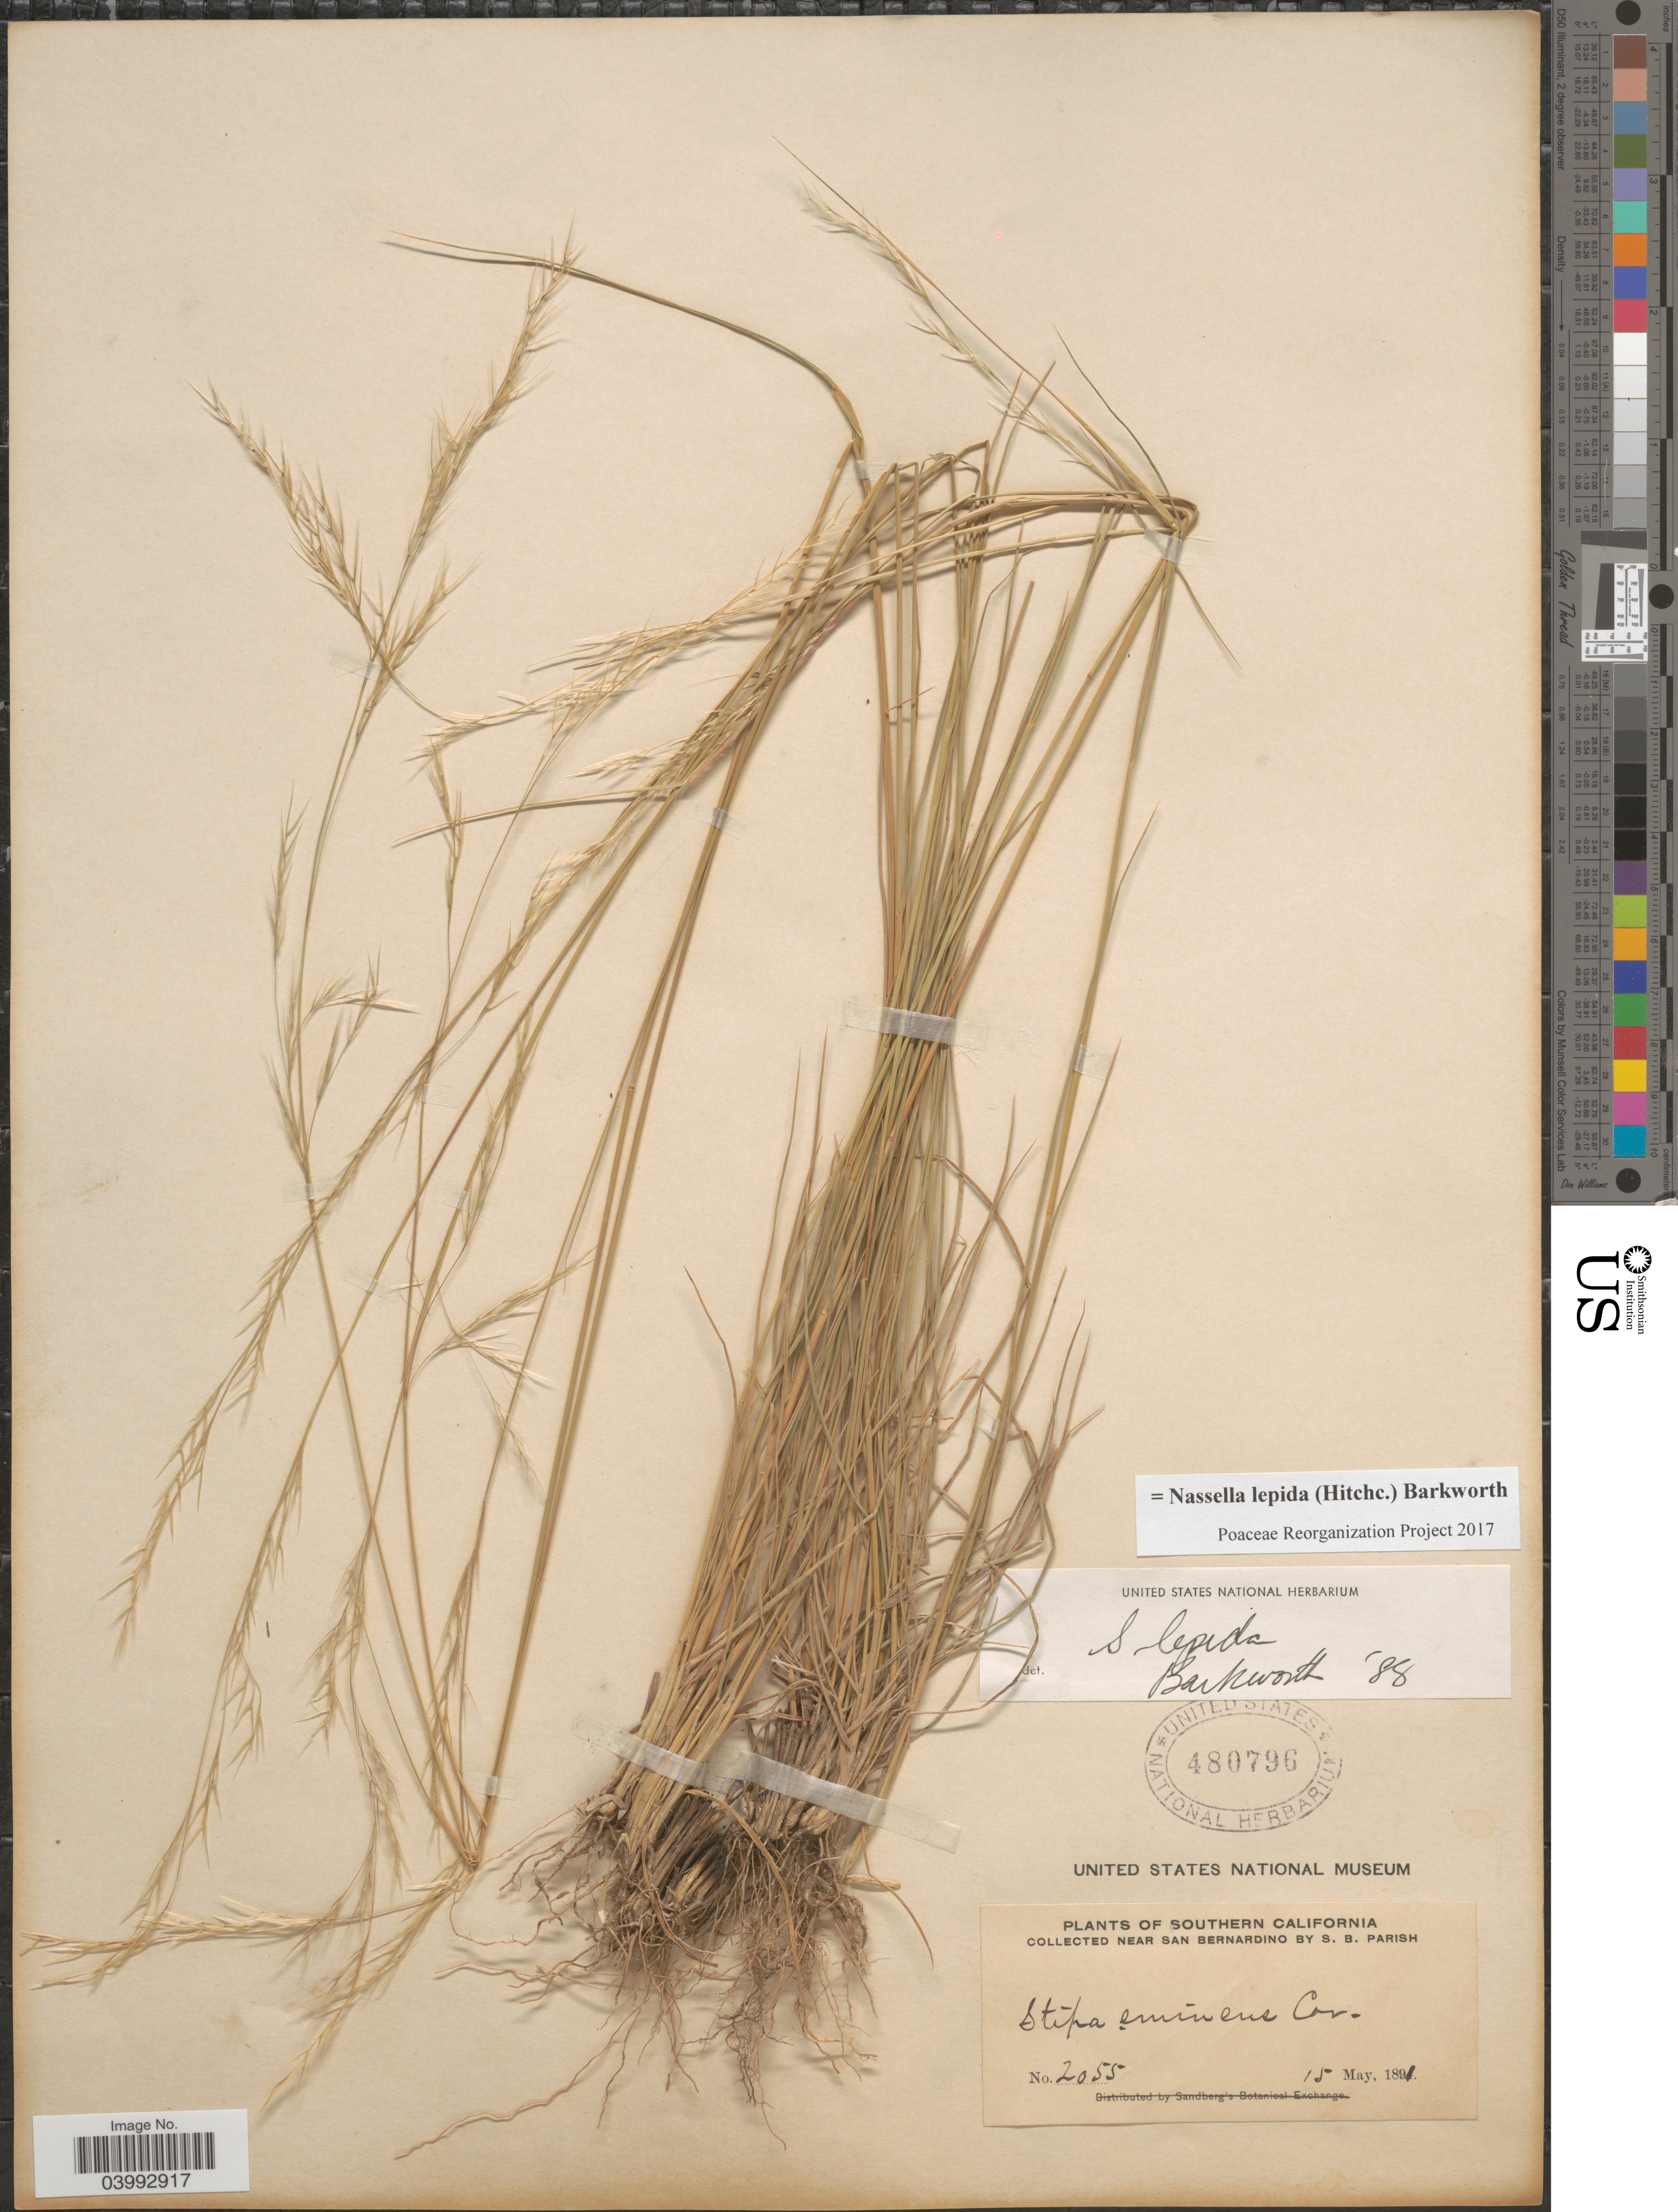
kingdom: Plantae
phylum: Tracheophyta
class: Liliopsida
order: Poales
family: Poaceae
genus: Nassella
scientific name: Nassella lepida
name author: (Hitchc.) Barkworth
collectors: S. B. Parish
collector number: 2055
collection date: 1891-05-15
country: United States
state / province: California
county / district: San Bernardino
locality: Southern California. Near San Bernardino.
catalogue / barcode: US 480796